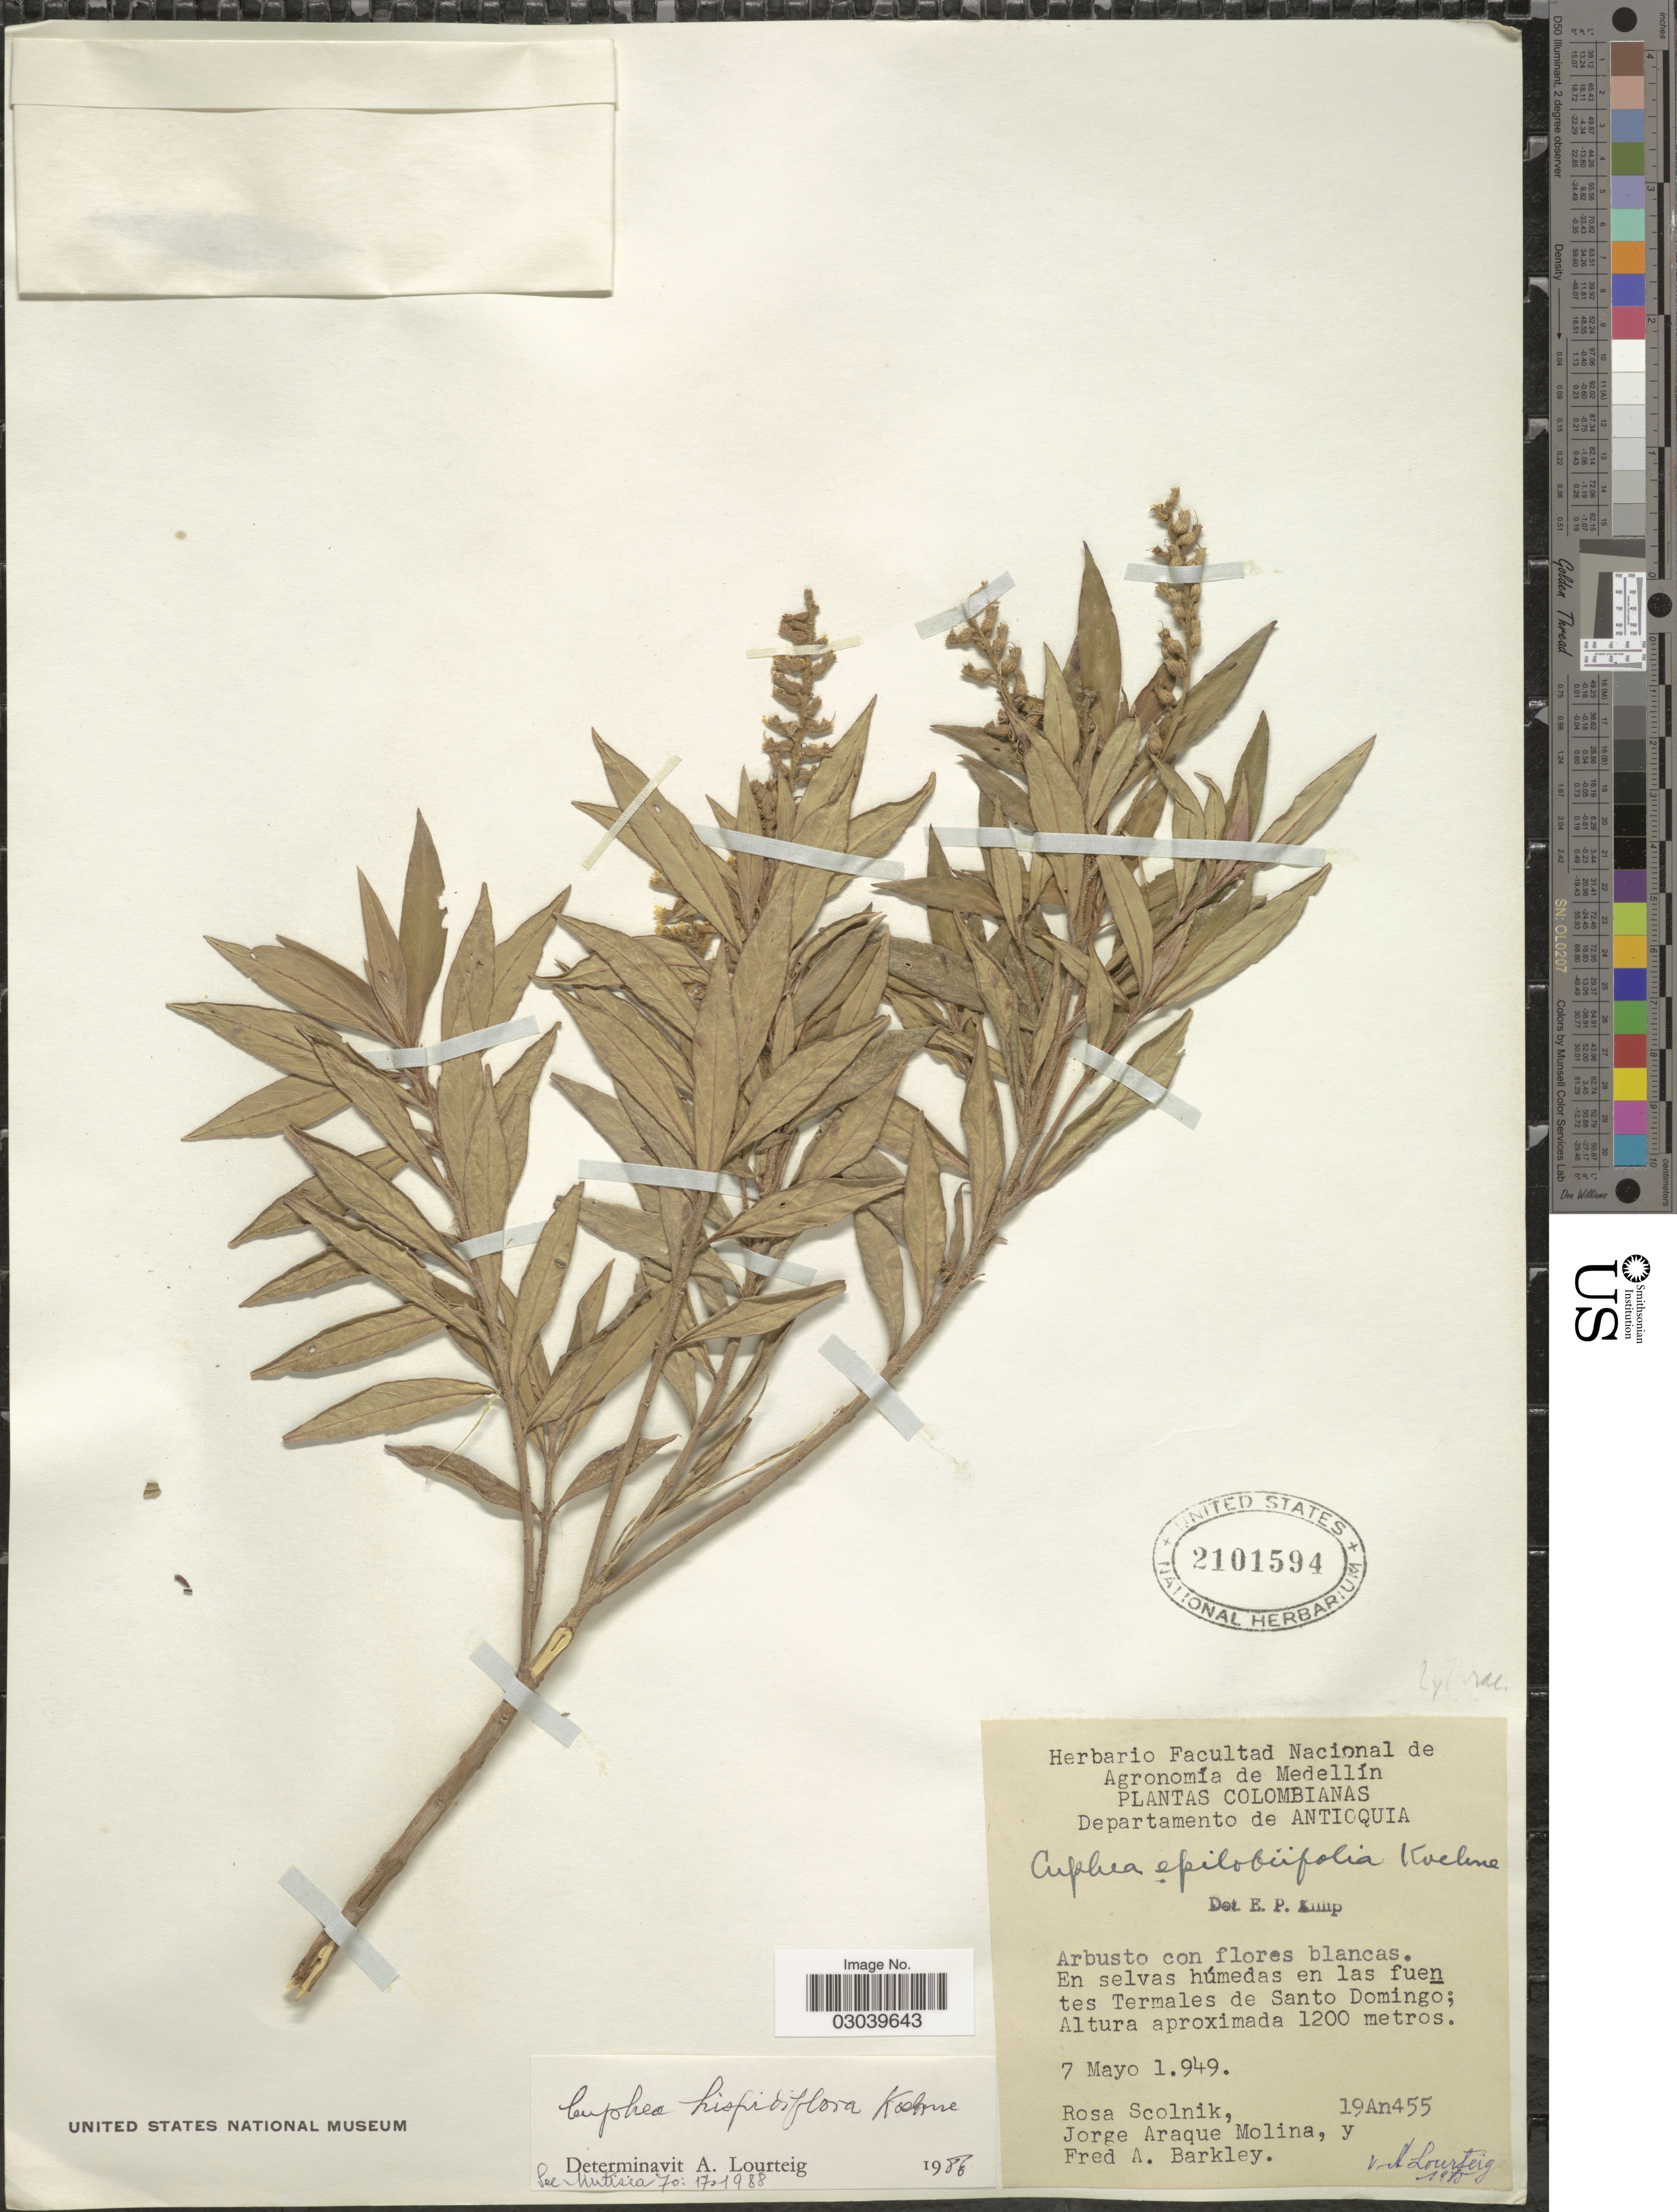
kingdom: Plantae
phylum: Tracheophyta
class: Magnoliopsida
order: Myrtales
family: Lythraceae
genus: Cuphea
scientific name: Cuphea hispidiflora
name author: Koehne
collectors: R. Scolnik, J. A. Molina & F. A. Barkley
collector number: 19An455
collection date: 1949-05-07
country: Colombia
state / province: Antioquia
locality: Departamento de Antioquia. En las fuentes Termales de Santo Domingo.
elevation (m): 1200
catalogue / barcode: US 2101594